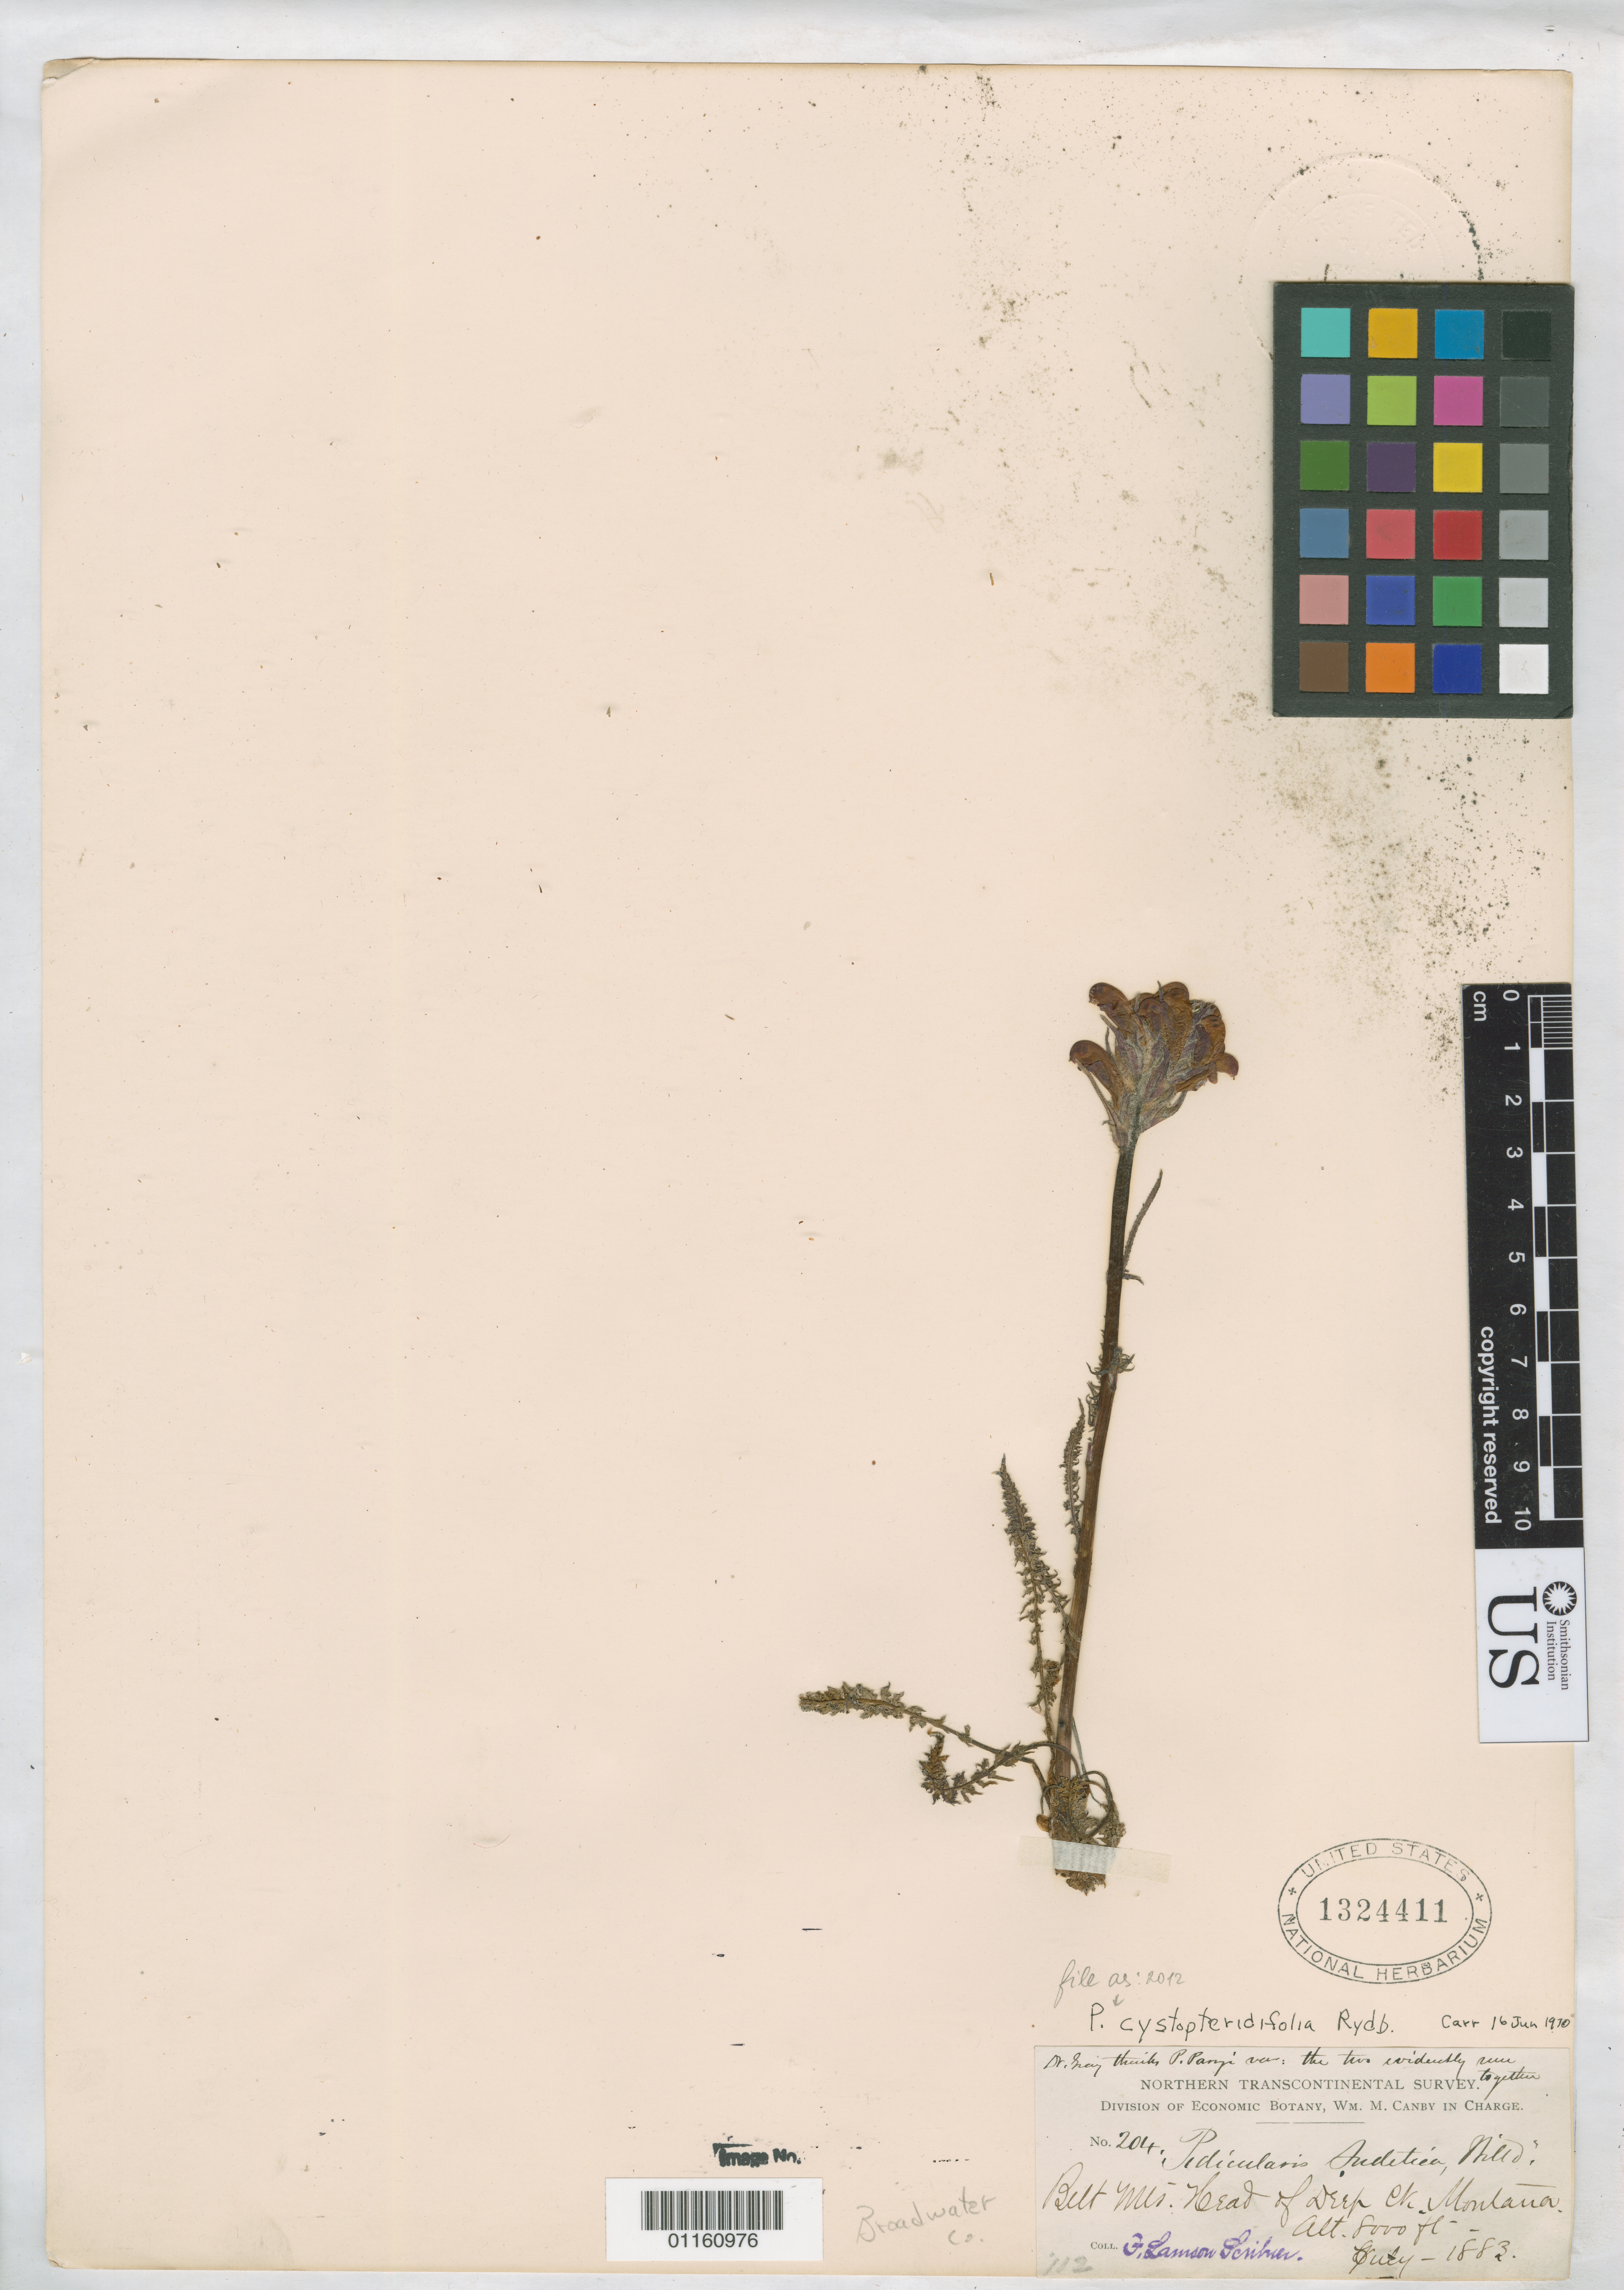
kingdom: Plantae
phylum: Tracheophyta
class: Magnoliopsida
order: Lamiales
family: Orobanchaceae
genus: Pedicularis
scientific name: Pedicularis cystopteridifolia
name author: Rydb.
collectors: F. L. Scribner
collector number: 204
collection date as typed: Jul1883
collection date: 1883-07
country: United States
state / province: Montana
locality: Belt Mts. Head of Deep Creek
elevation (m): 2438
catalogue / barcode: US 1324411